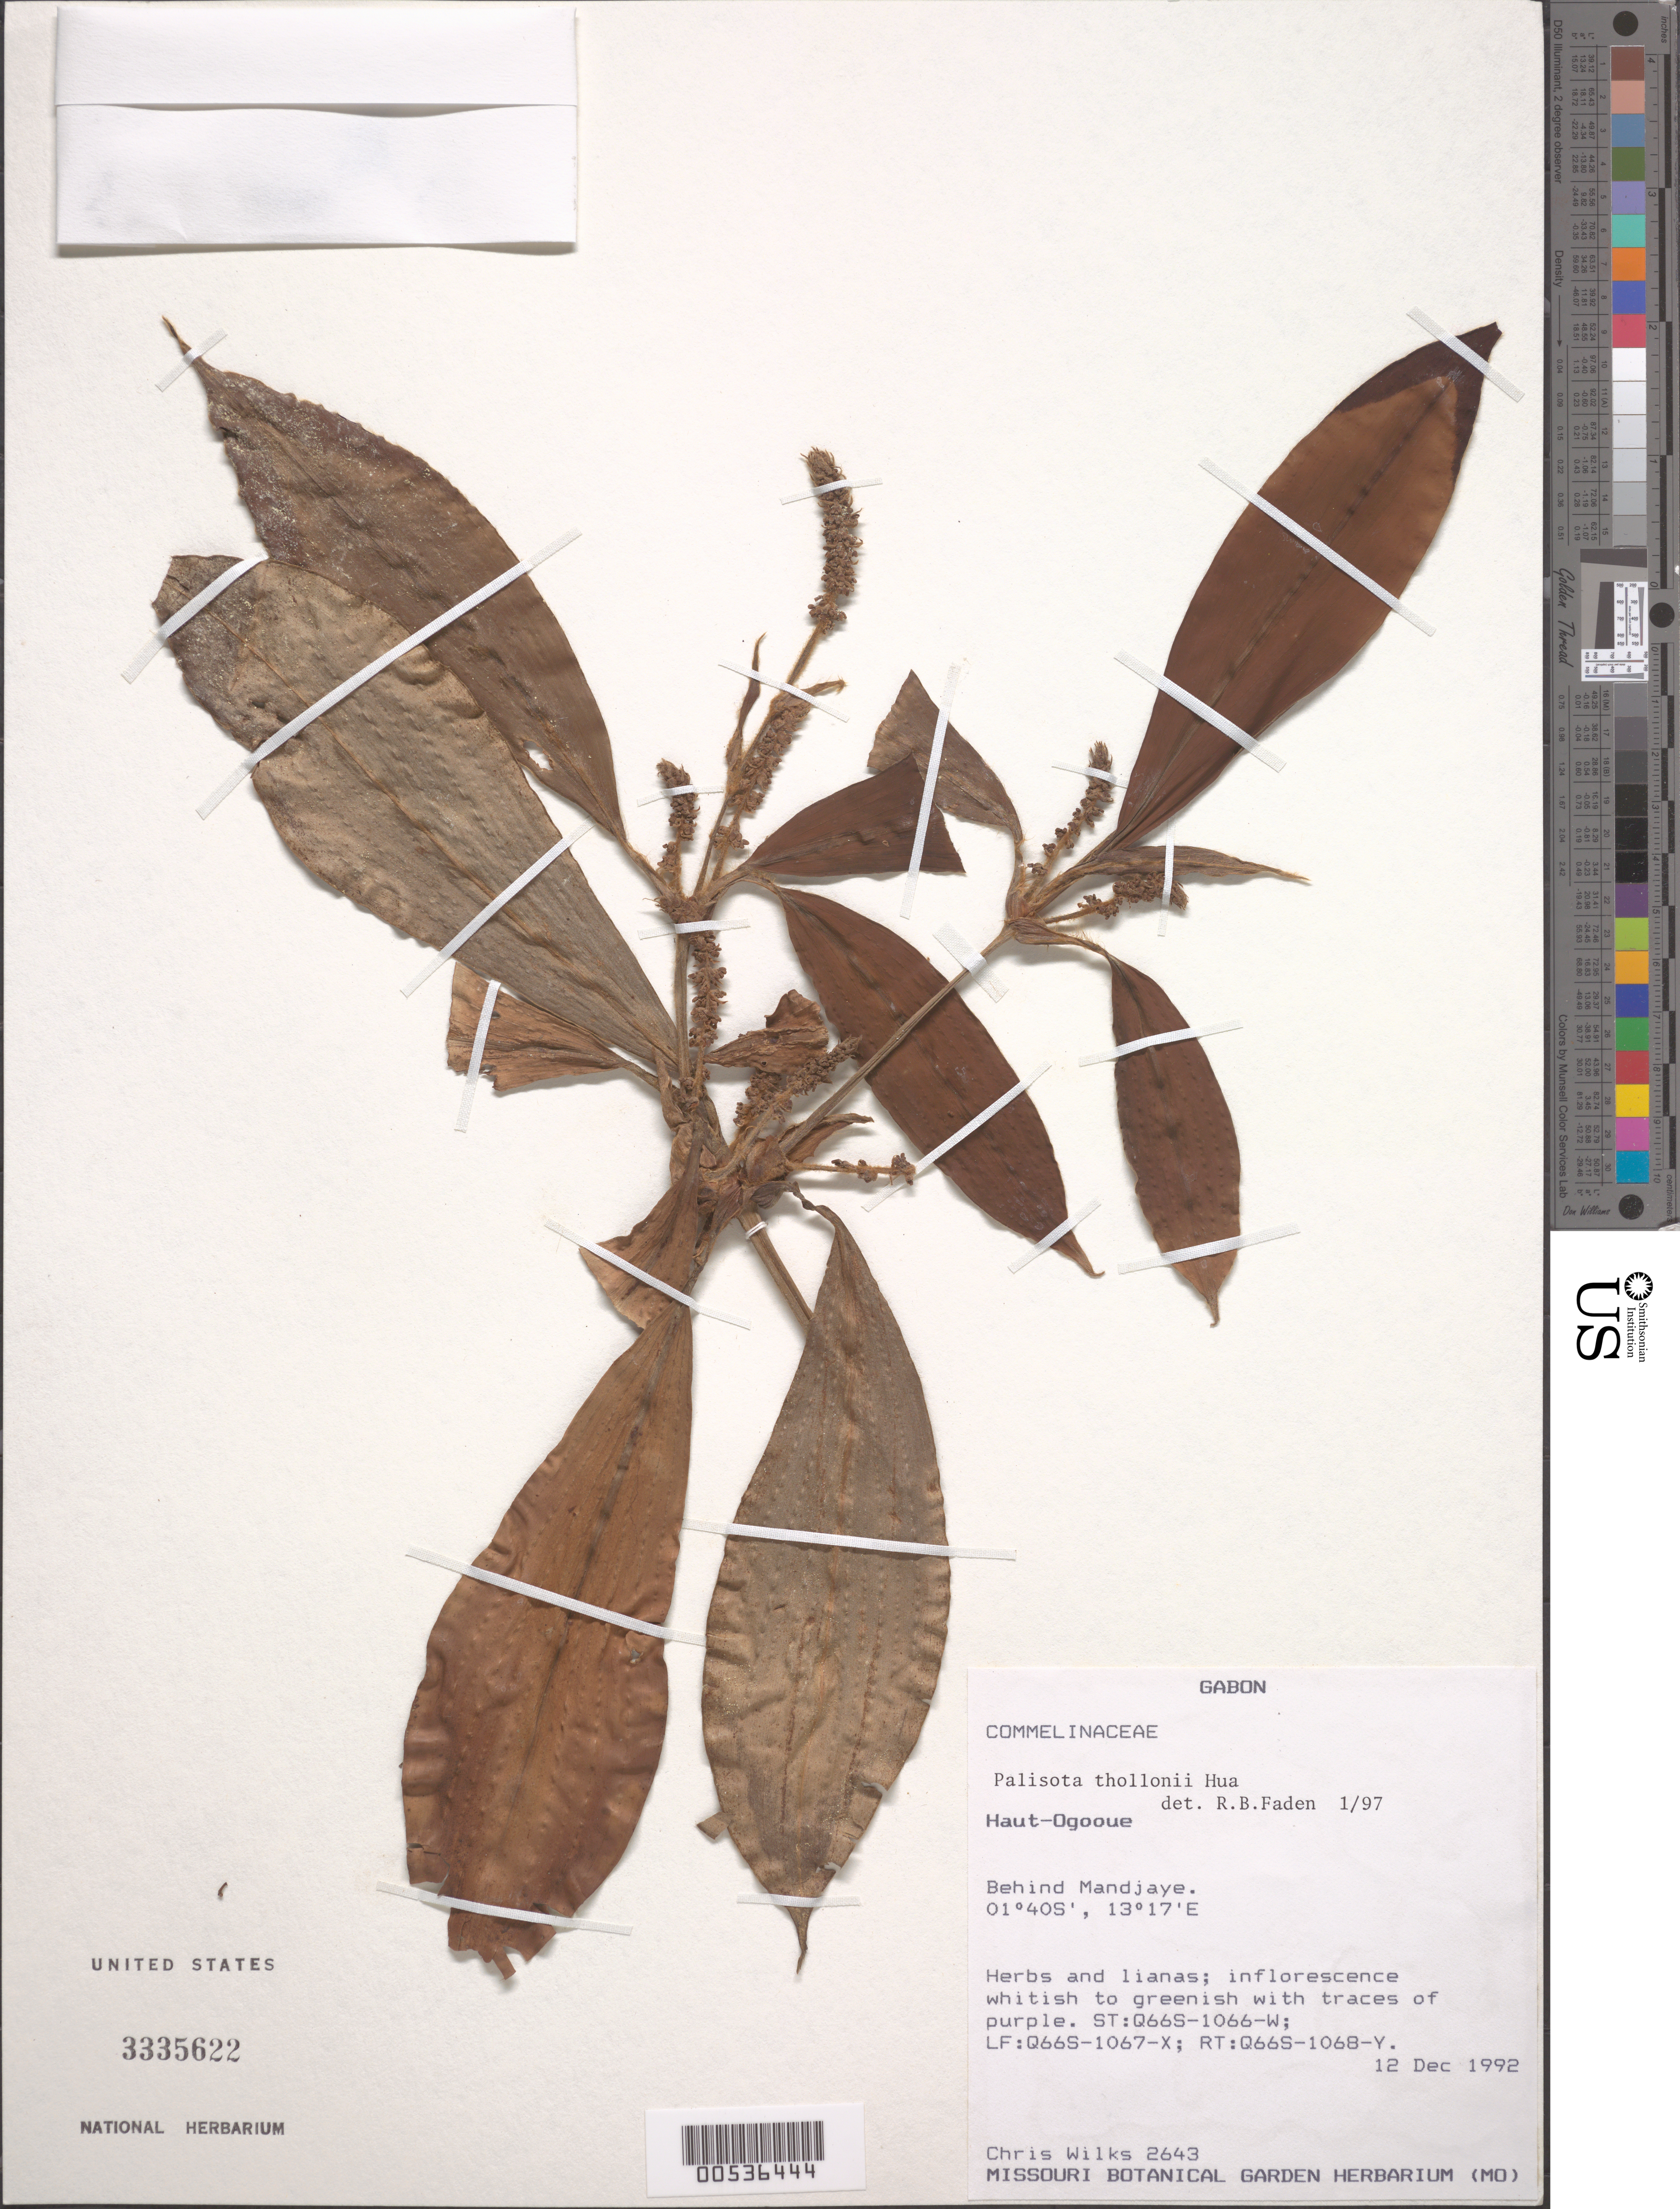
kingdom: Plantae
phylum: Tracheophyta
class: Liliopsida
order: Commelinales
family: Commelinaceae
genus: Palisota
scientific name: Palisota thollonii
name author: Hua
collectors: C. Wilks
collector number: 2643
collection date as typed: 12 Dec 1992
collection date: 1992-12-12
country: Gabon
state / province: Haut-ogooué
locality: Mandjaye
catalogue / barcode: US 3335622